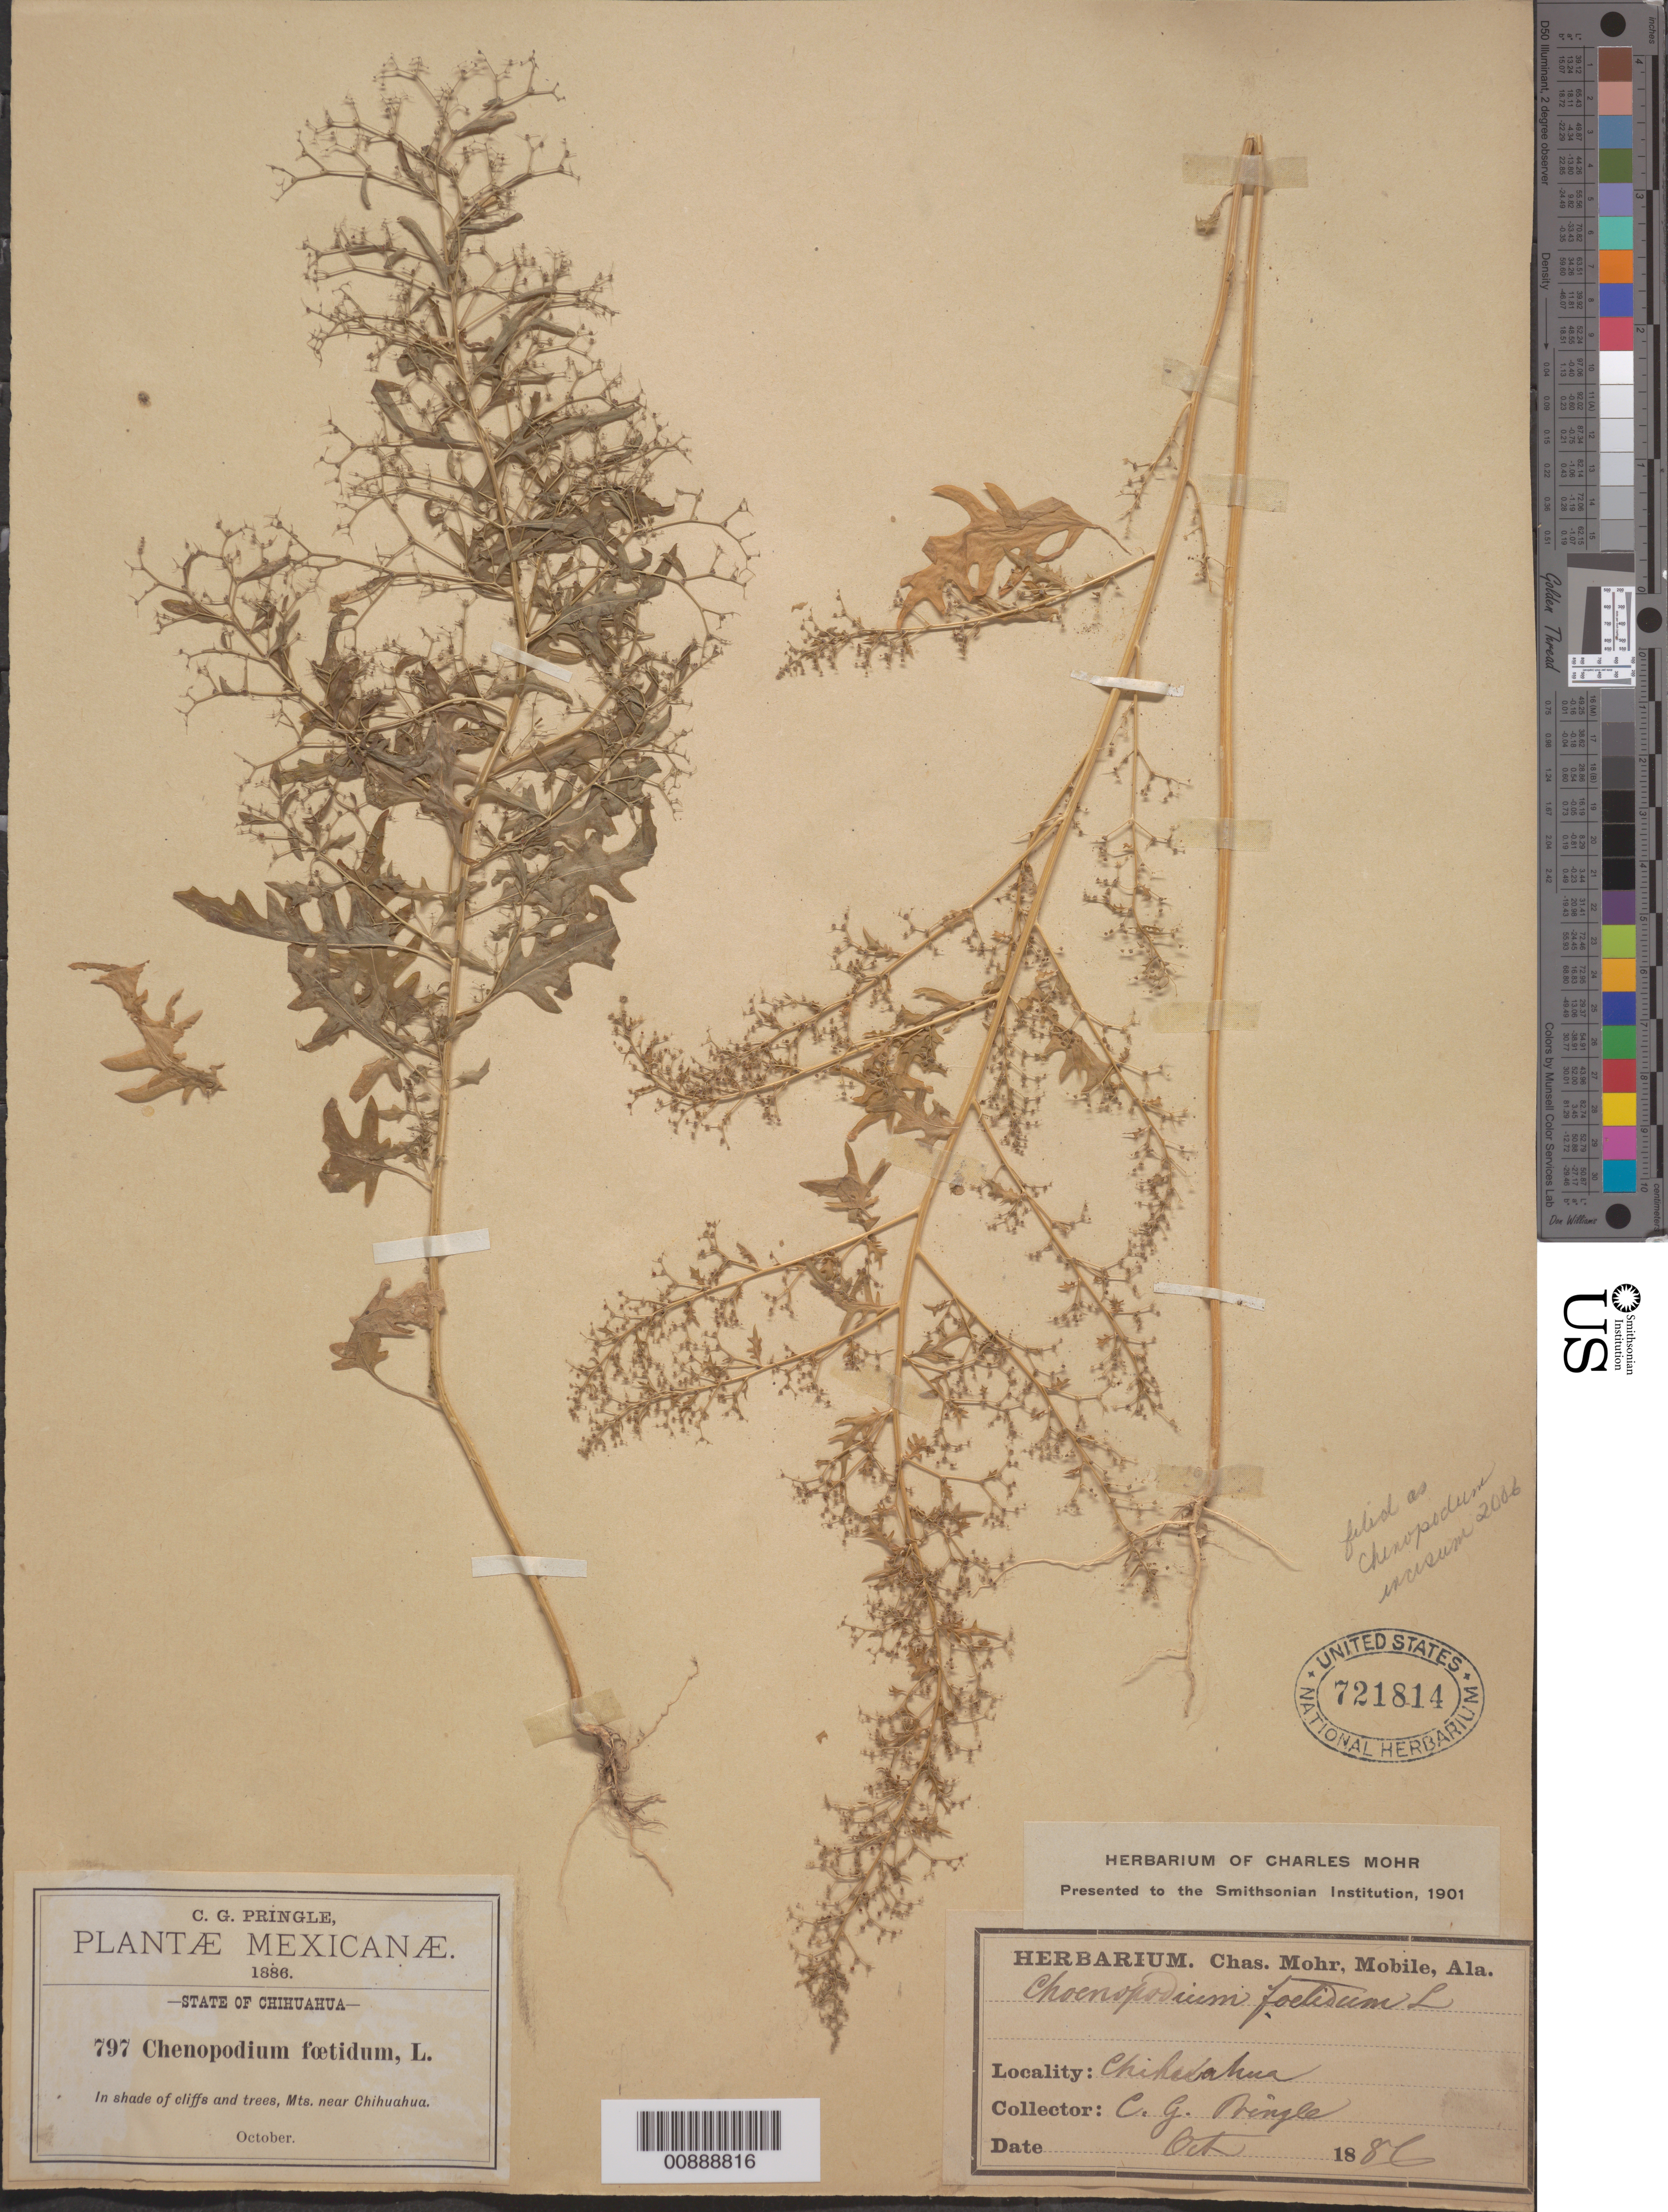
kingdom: Plantae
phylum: Tracheophyta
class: Magnoliopsida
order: Caryophyllales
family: Amaranthaceae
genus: Chenopodium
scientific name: Chenopodium incisum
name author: Poir.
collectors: C. G. Pringle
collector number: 797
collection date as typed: Oct 1886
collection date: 1886-10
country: Mexico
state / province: Chihuahua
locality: Mts. Near Chihuahua.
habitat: In shade of cliffs and trees.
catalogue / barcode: US 721814